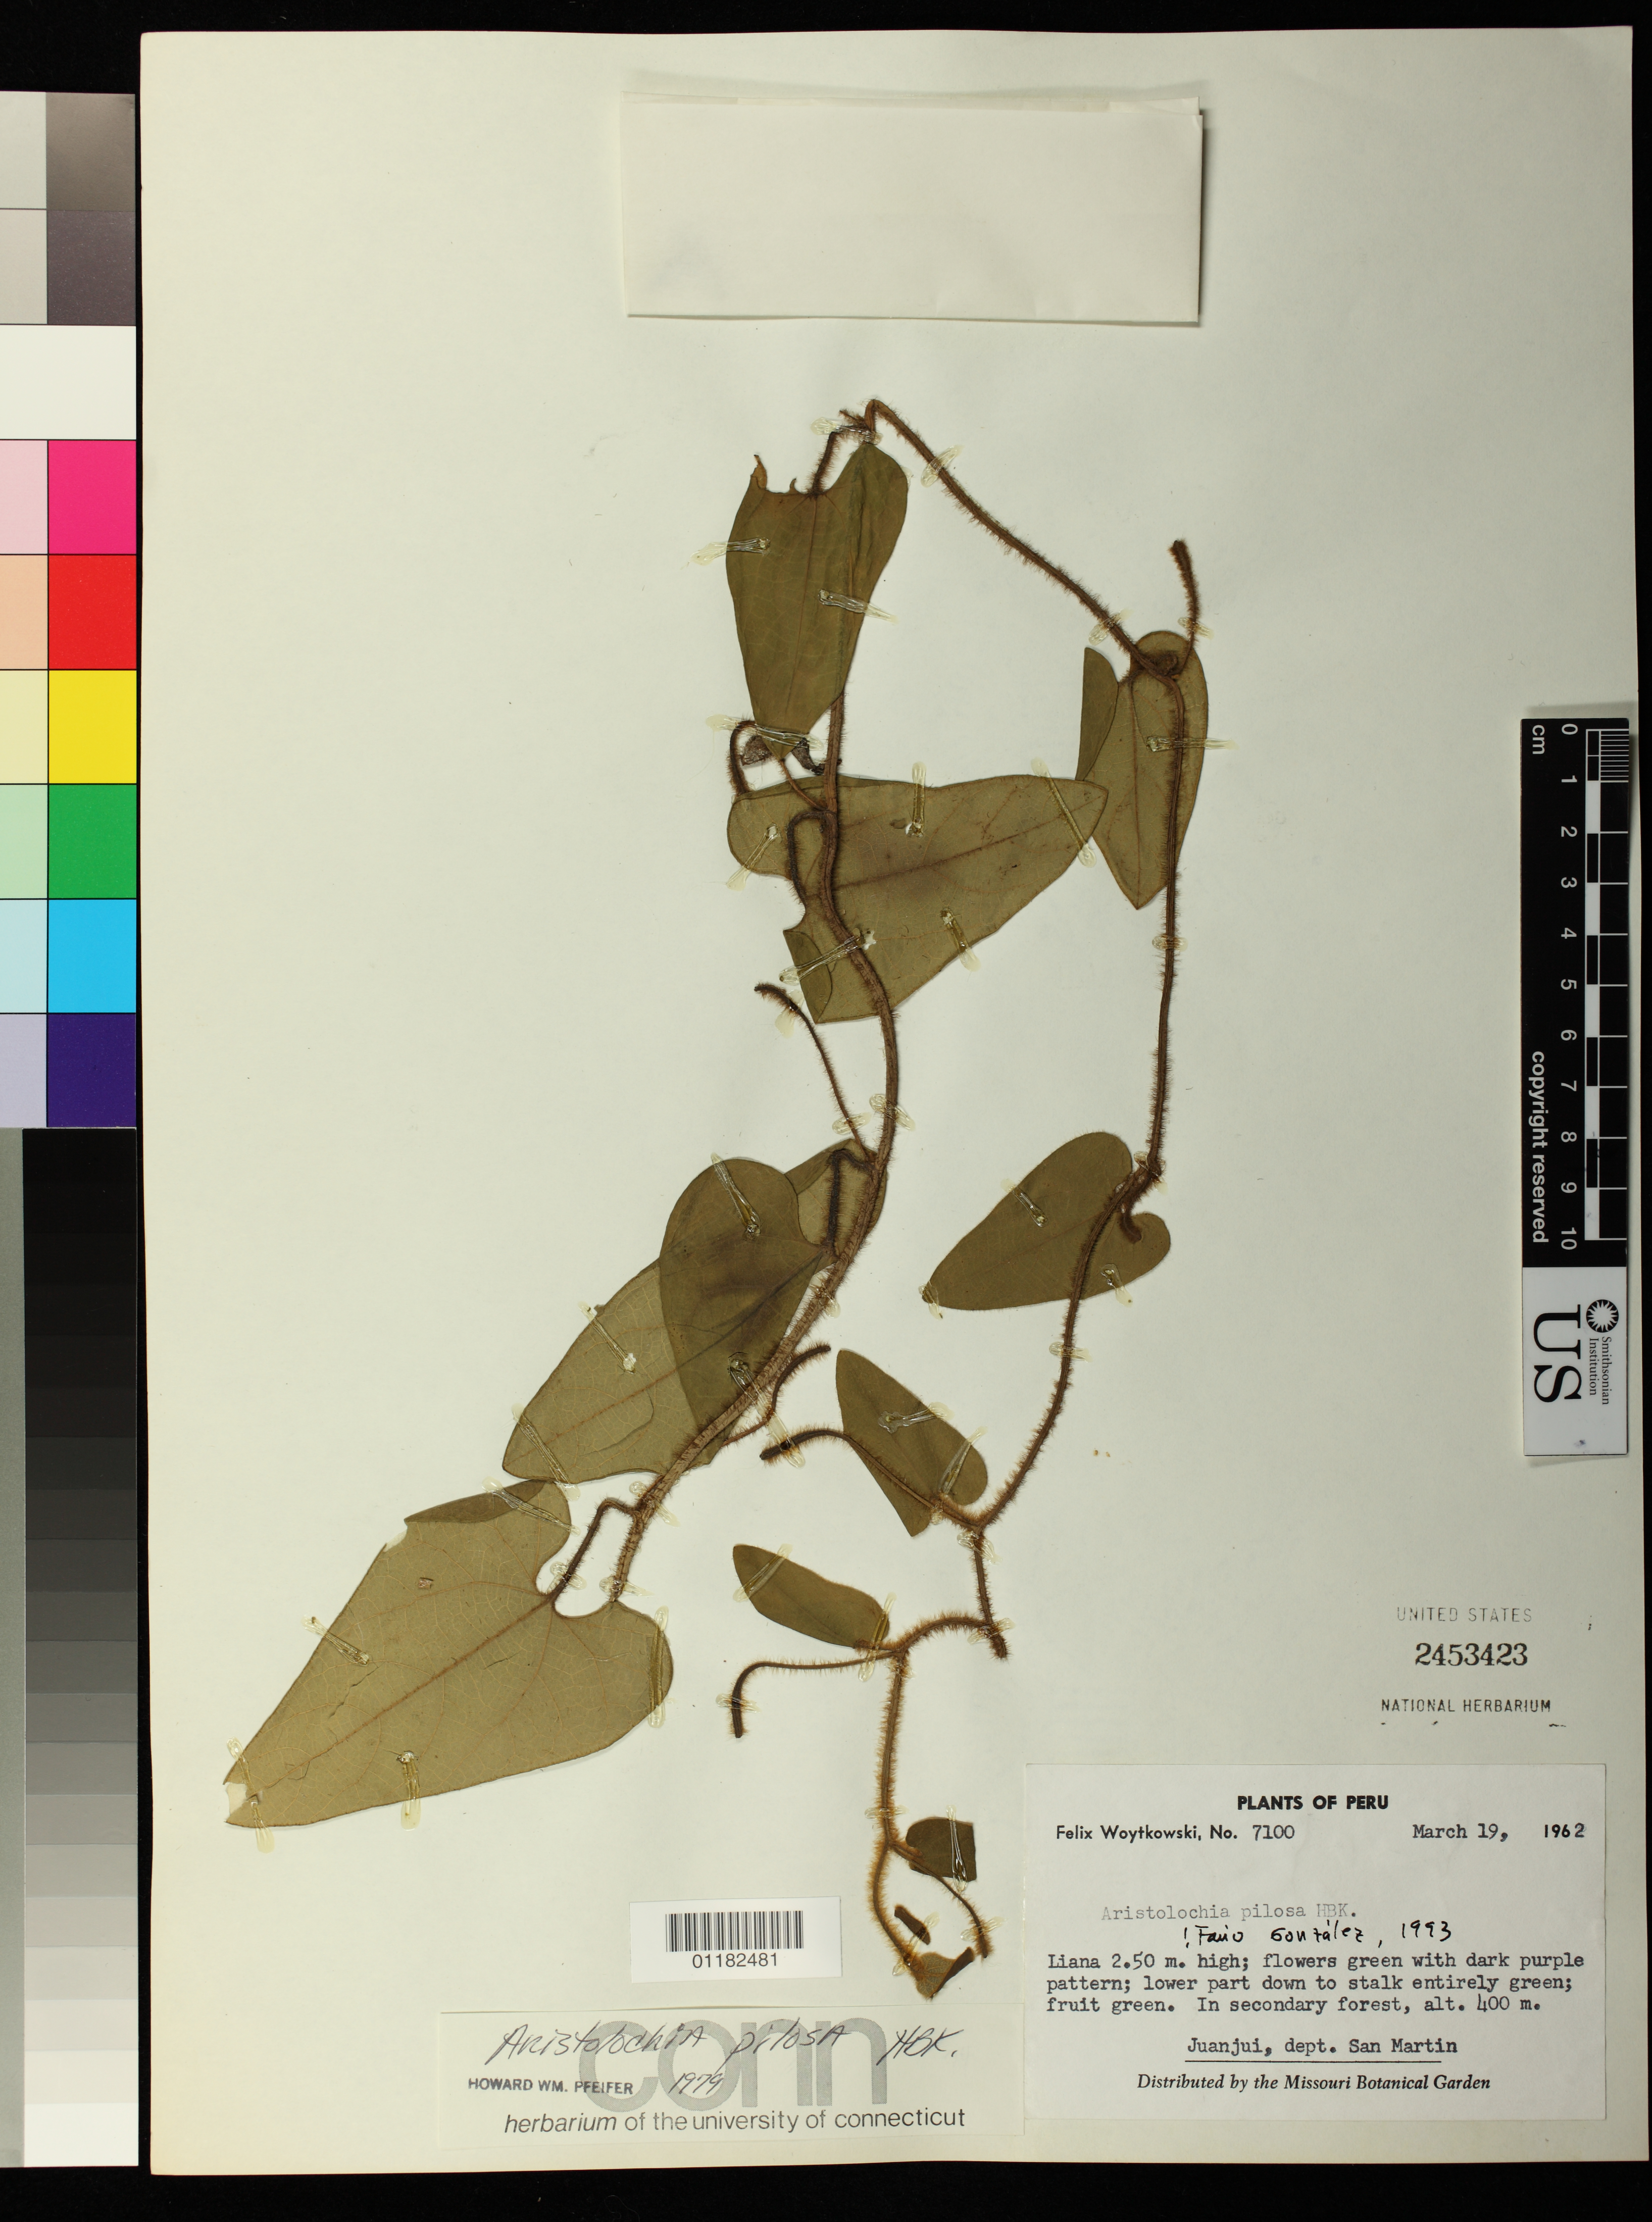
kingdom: Plantae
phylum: Tracheophyta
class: Magnoliopsida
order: Piperales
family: Aristolochiaceae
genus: Aristolochia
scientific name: Aristolochia pilosa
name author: Kunth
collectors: F. Woytkowski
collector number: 7100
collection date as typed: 19 Mar 1962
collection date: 1962-03-19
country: Peru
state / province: San Martín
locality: Juanjui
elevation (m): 400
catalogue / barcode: US 2453423